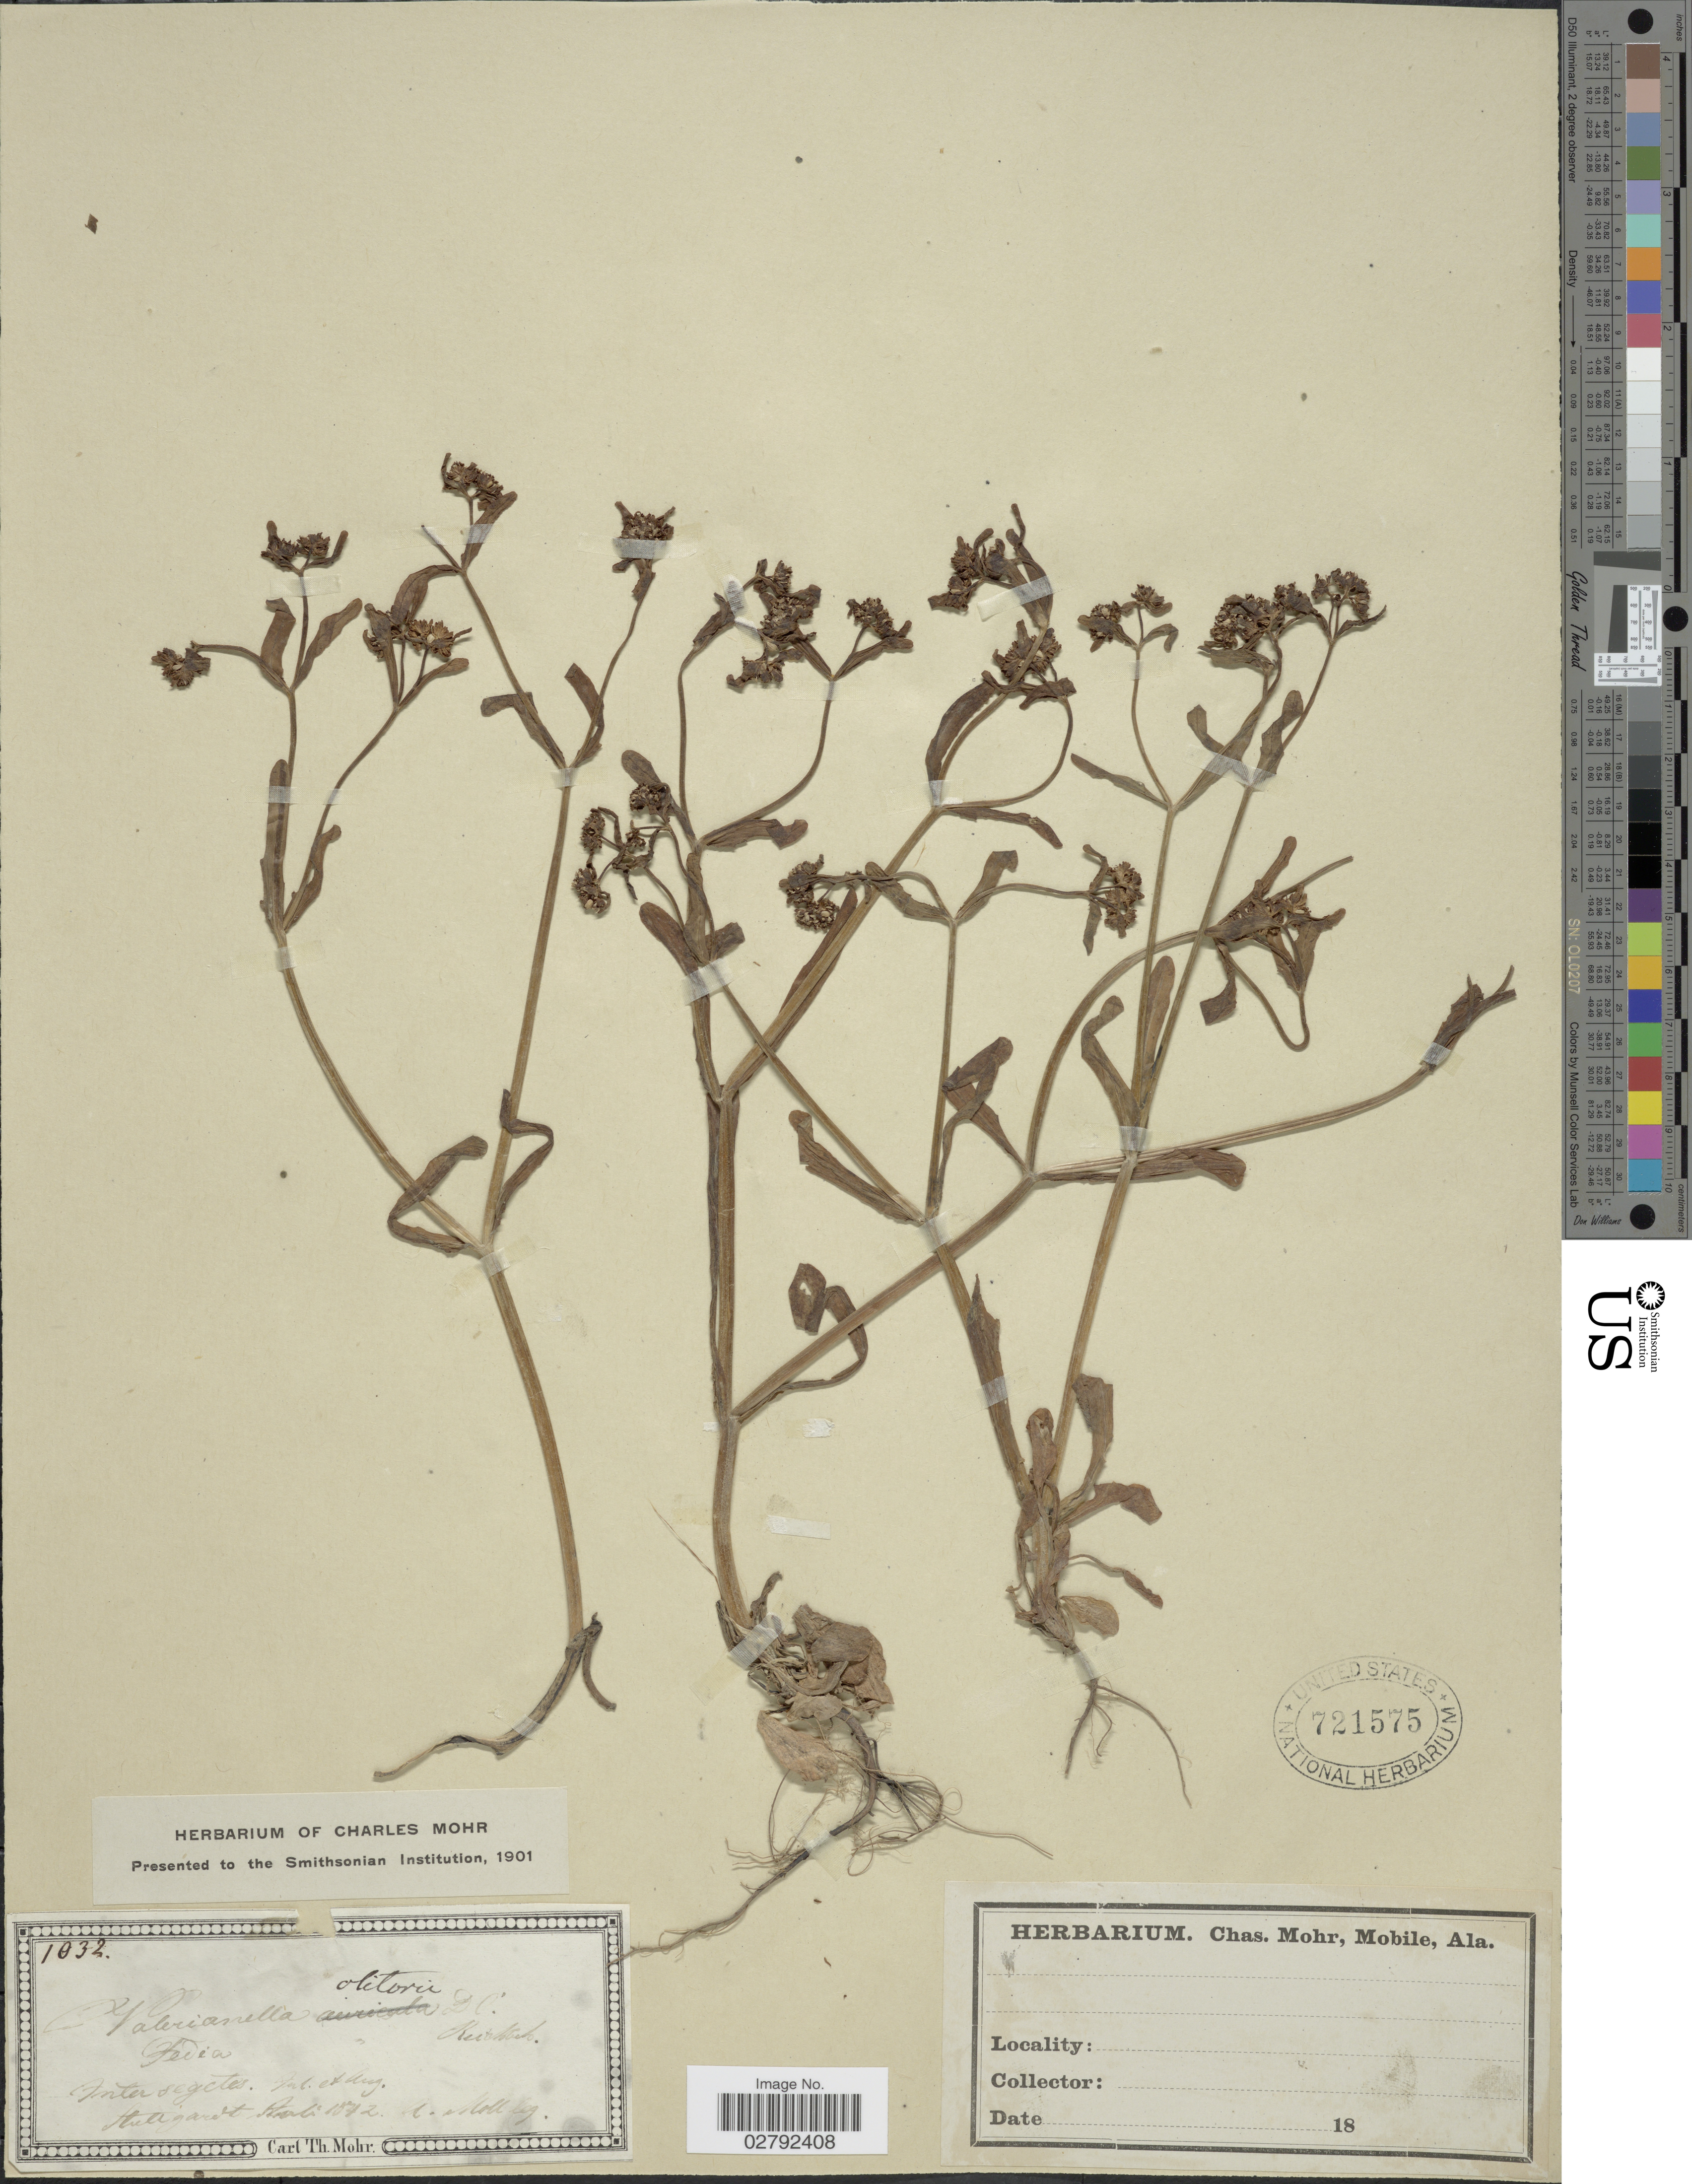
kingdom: Plantae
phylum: Tracheophyta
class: Magnoliopsida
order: Dipsacales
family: Caprifoliaceae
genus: Valerianella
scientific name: Valerianella olitoria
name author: (L.) Pollich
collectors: Mohr, C. T. (herbarium)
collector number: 1032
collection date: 1842-07/1842-08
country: Germany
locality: Inter segetes. Stuttgardt Aab [interpreted]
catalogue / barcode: US 721575